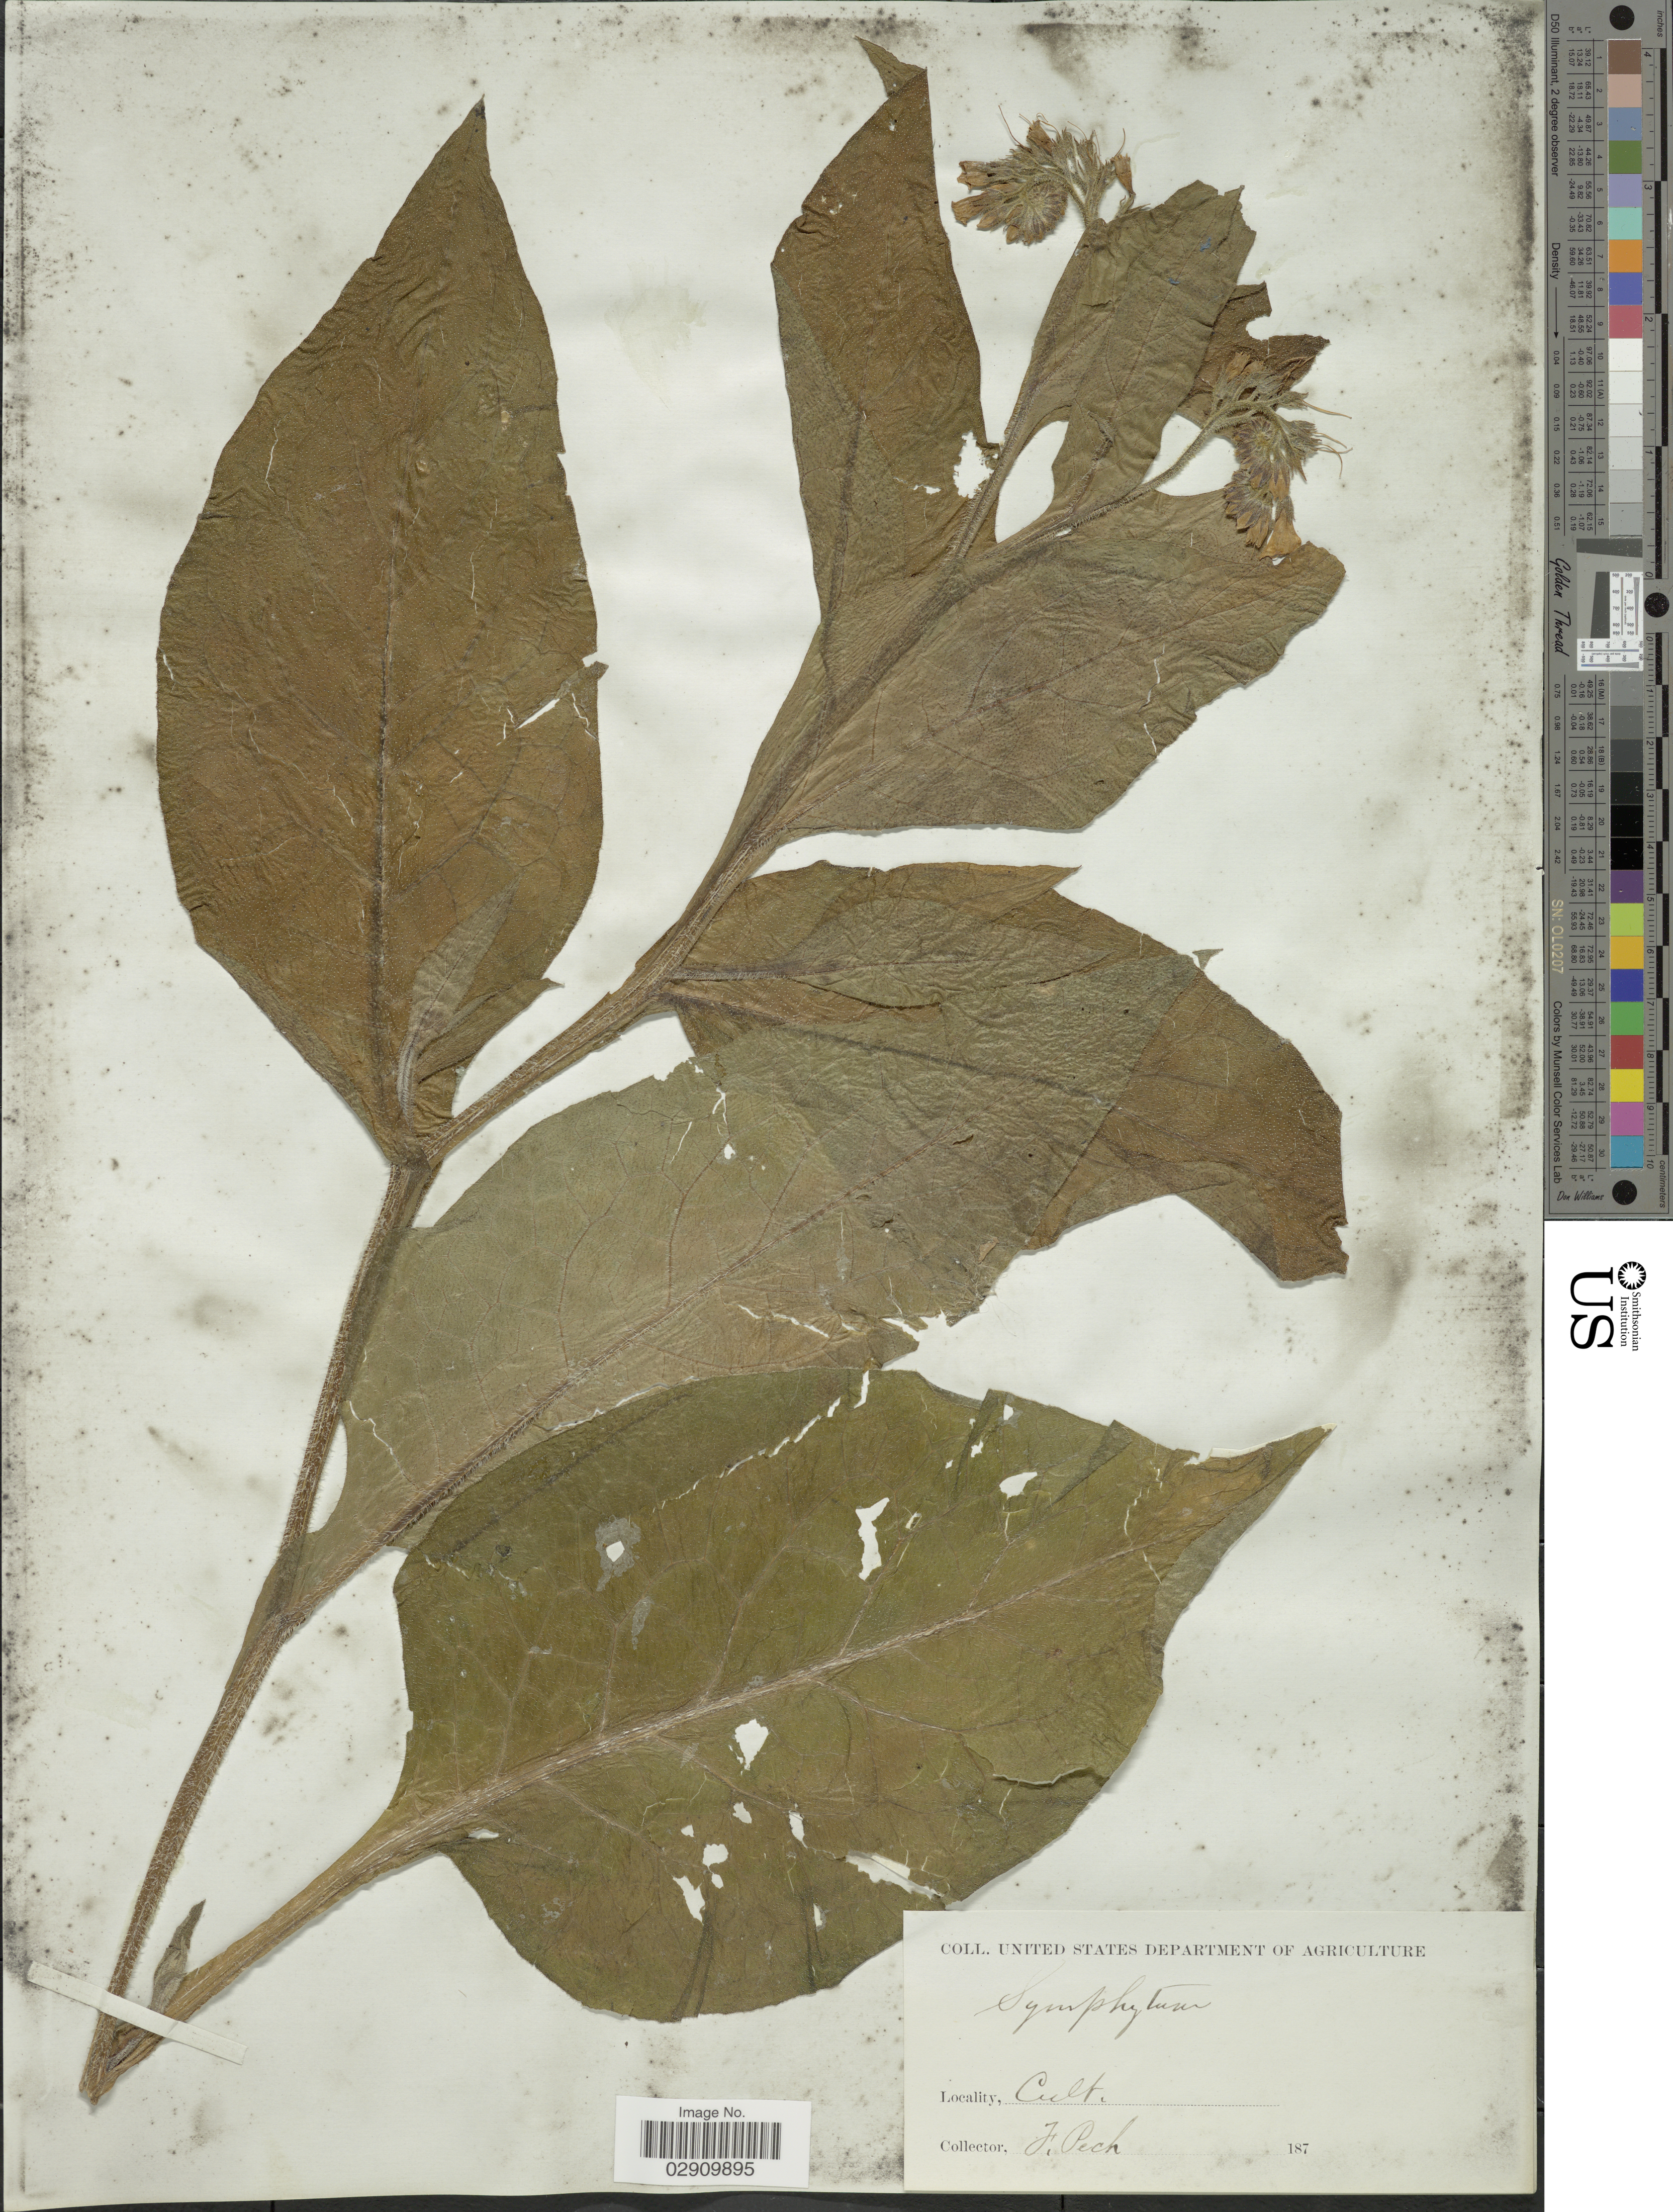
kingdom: Plantae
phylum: Tracheophyta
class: Magnoliopsida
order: Boraginales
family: Boraginaceae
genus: Symphytum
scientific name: Symphytum sp.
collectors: J. Pech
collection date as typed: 187